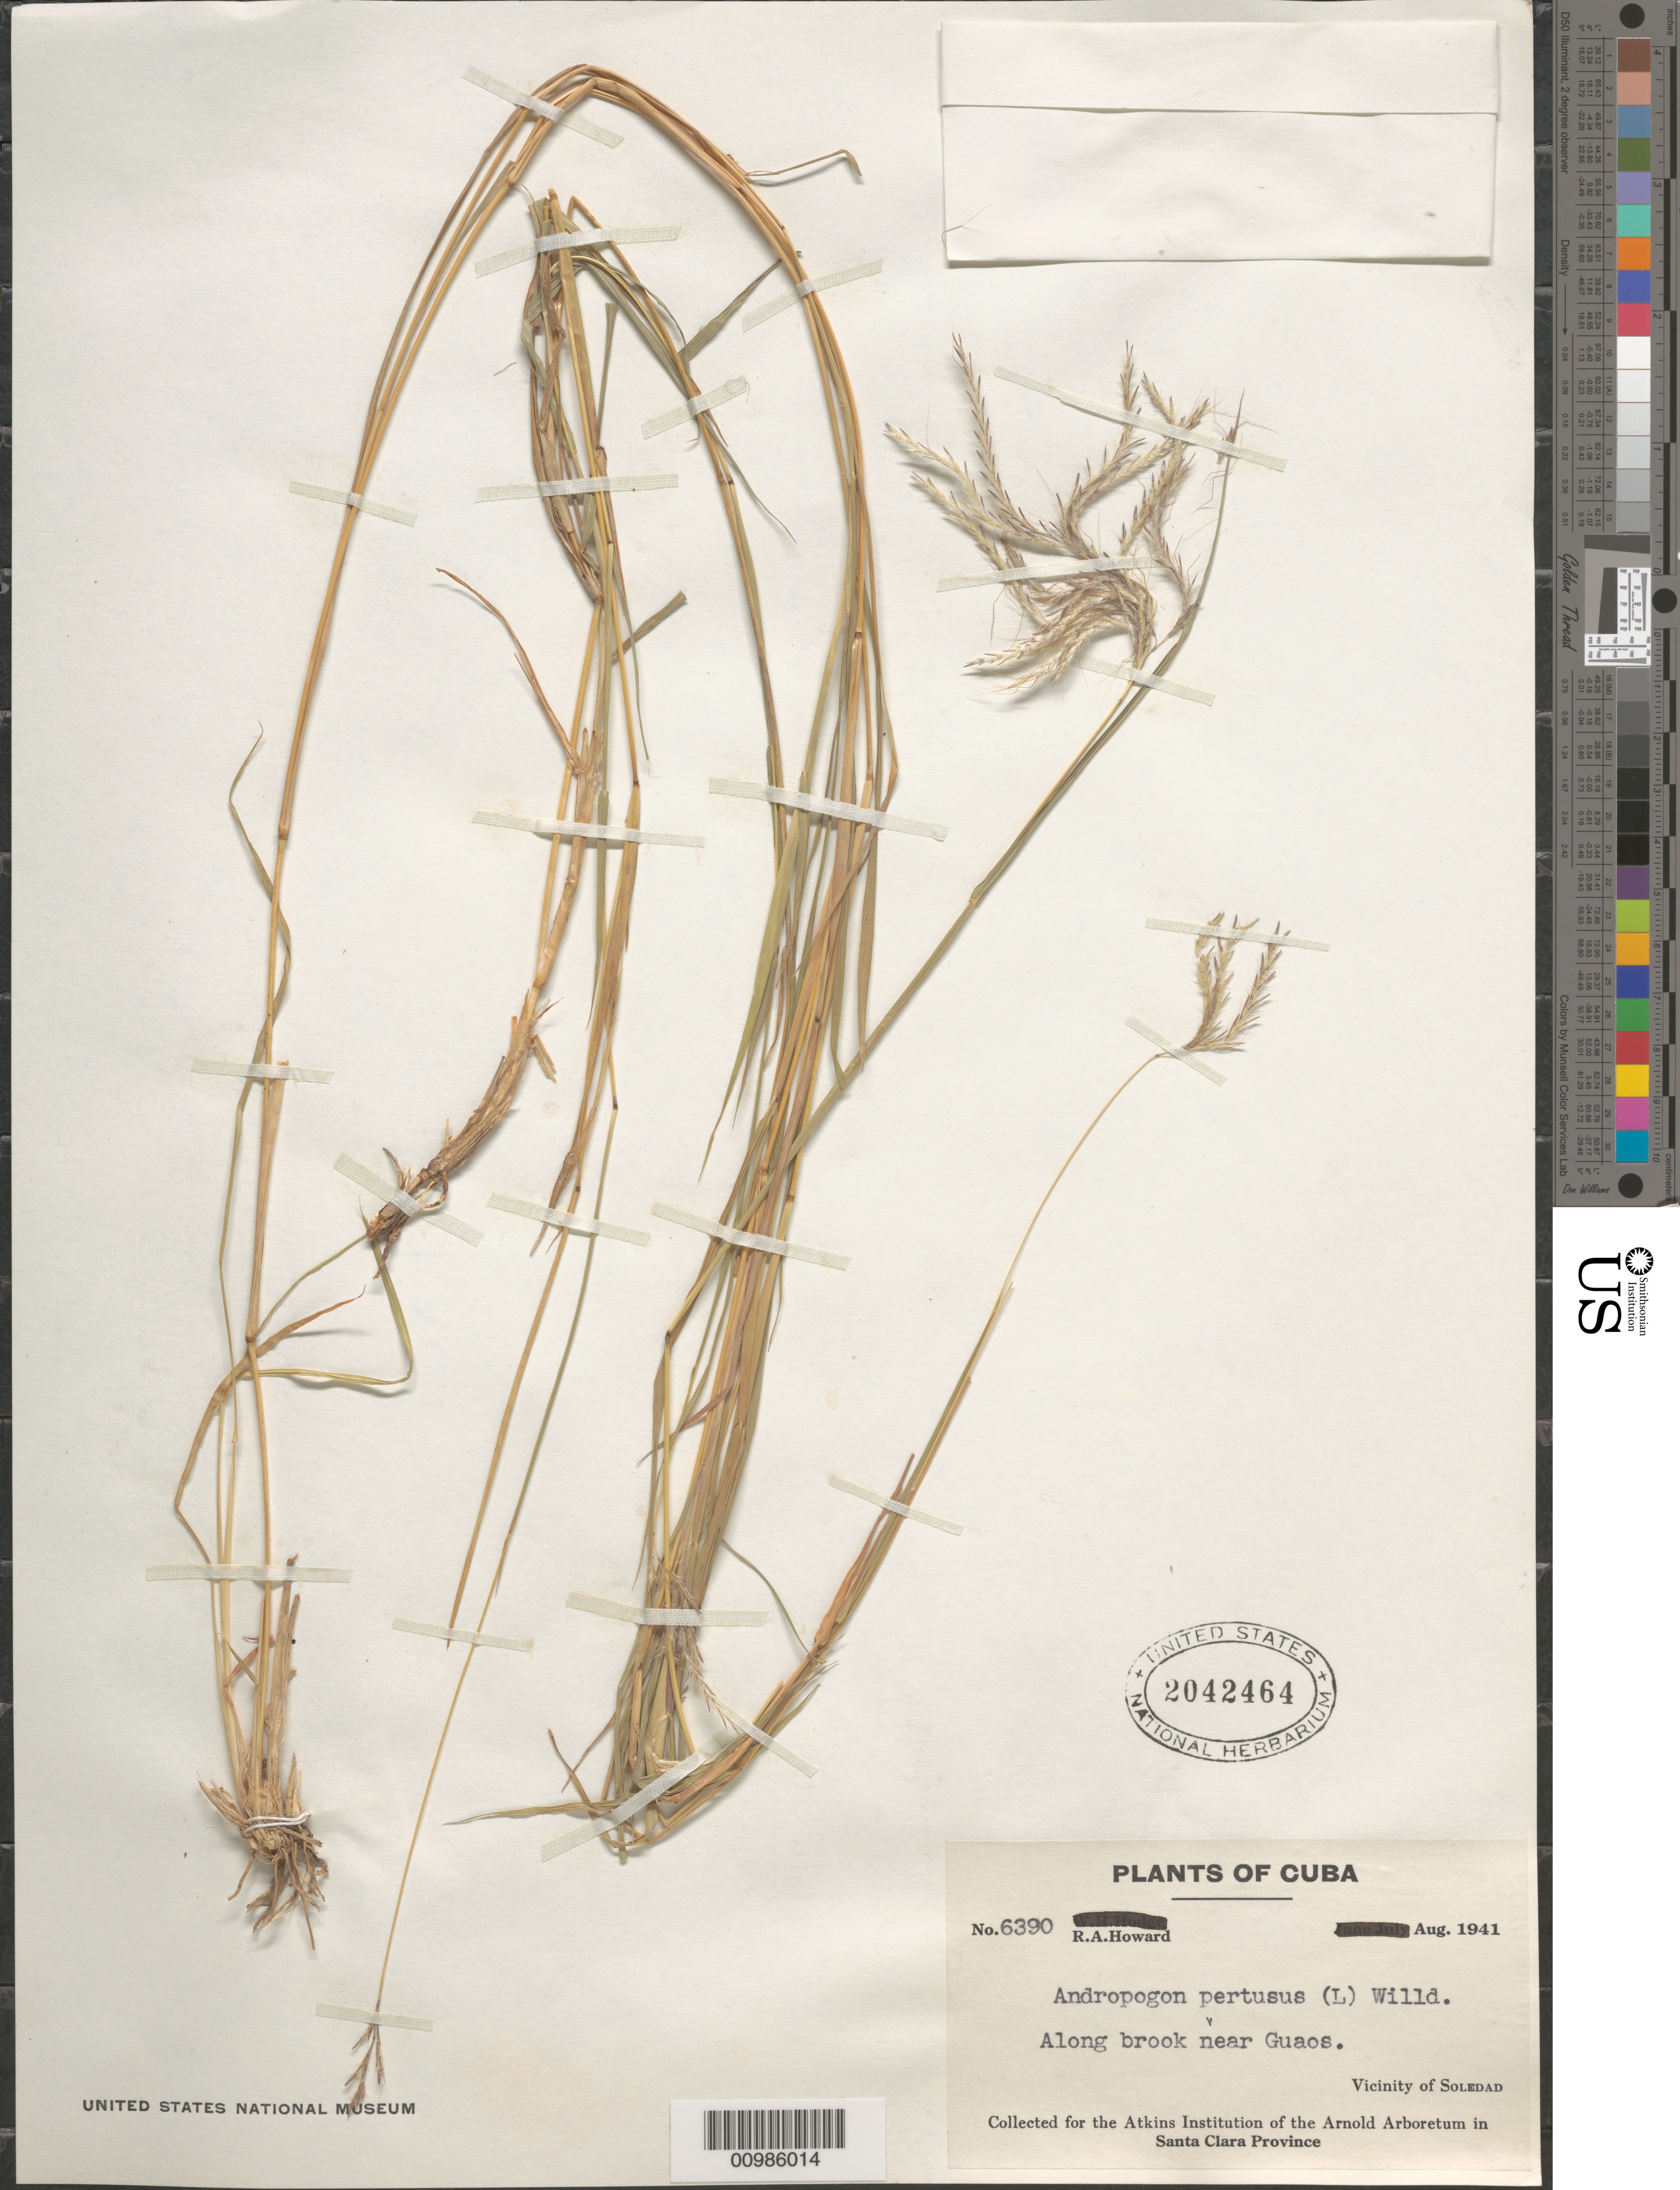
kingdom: Plantae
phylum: Tracheophyta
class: Liliopsida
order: Poales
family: Poaceae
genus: Bothriochloa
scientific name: Bothriochloa pertusa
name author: (L.) A. Camus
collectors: R. A. Howard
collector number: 6390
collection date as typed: Aug 1941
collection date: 1941-08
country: Cuba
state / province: Cienfuegos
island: Cuba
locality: near Guaos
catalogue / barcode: US 2042464